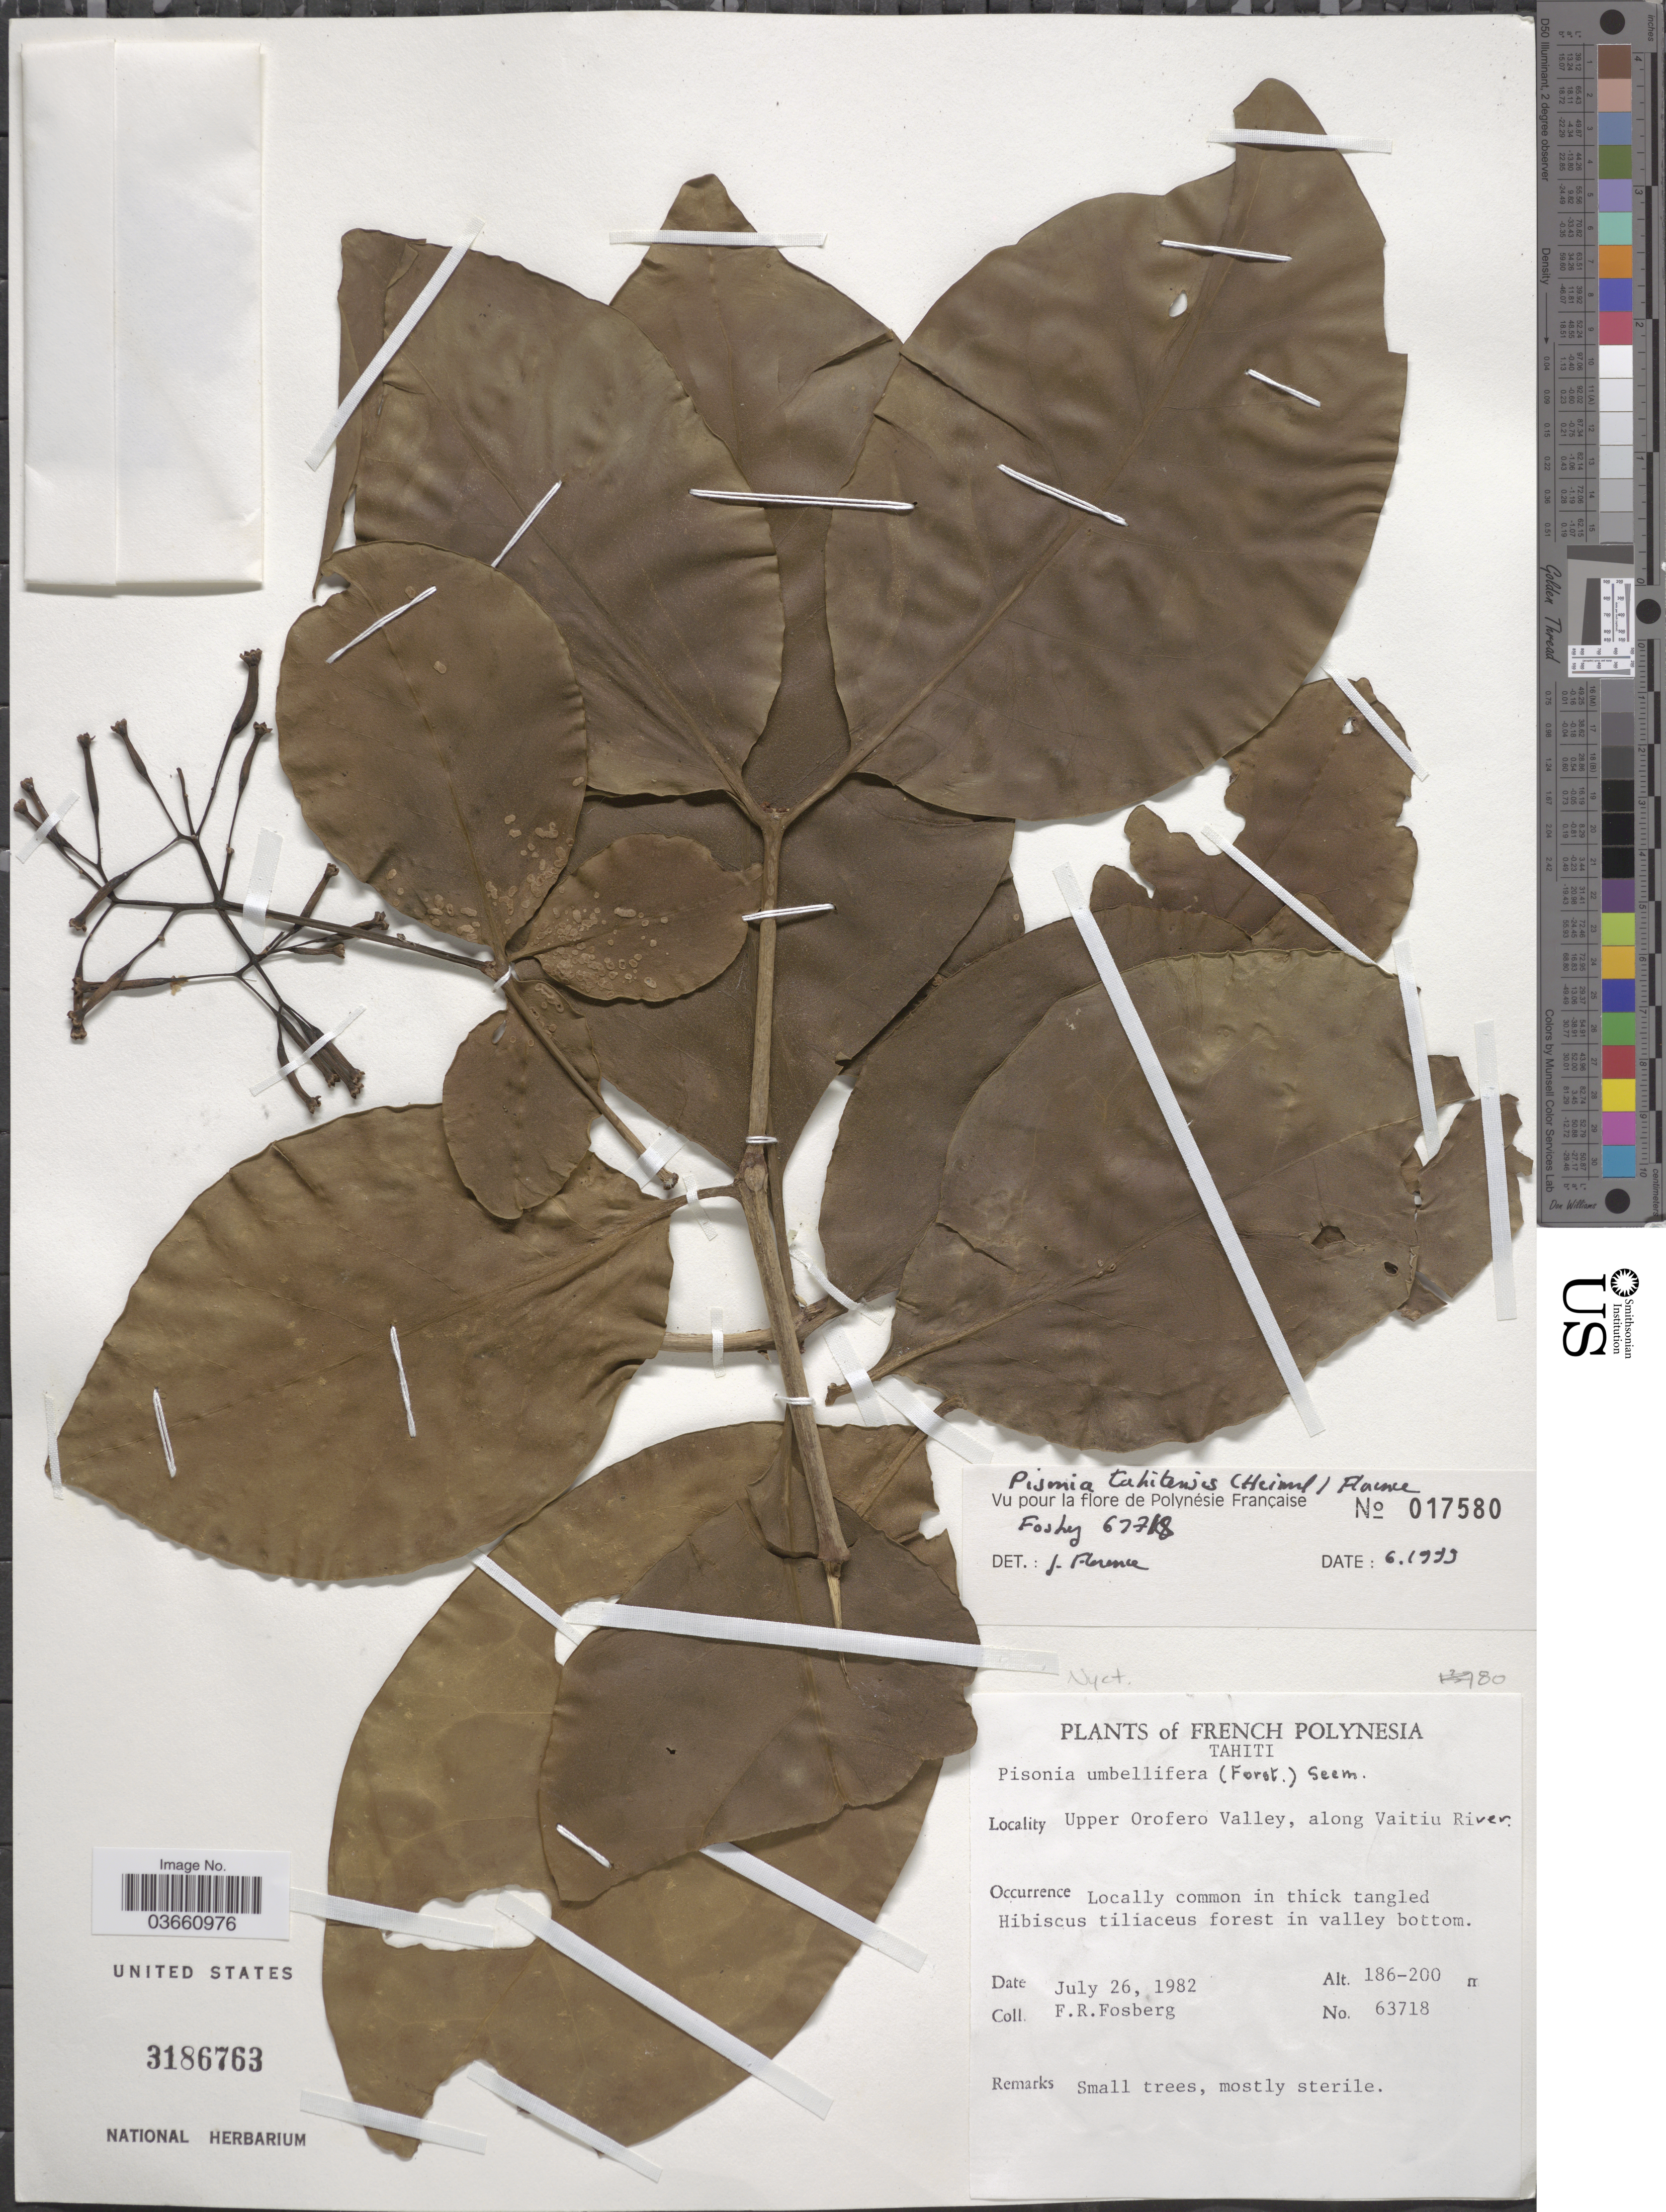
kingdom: Plantae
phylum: Tracheophyta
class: Magnoliopsida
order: Caryophyllales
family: Nyctaginaceae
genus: Ceodes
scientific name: Ceodes taitensis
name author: (Heimerl) Rossetto & Caraballo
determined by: Wagner, W. L., (BOT), Smithsonian Institution - National Museum of Natural History (UNITED STATES)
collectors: F. R. Fosberg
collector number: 63718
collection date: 1982-07-26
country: French Polynesia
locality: Tahiti. Upper Orofero Valley, along Vaitiu River.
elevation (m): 57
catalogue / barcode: US 3186763